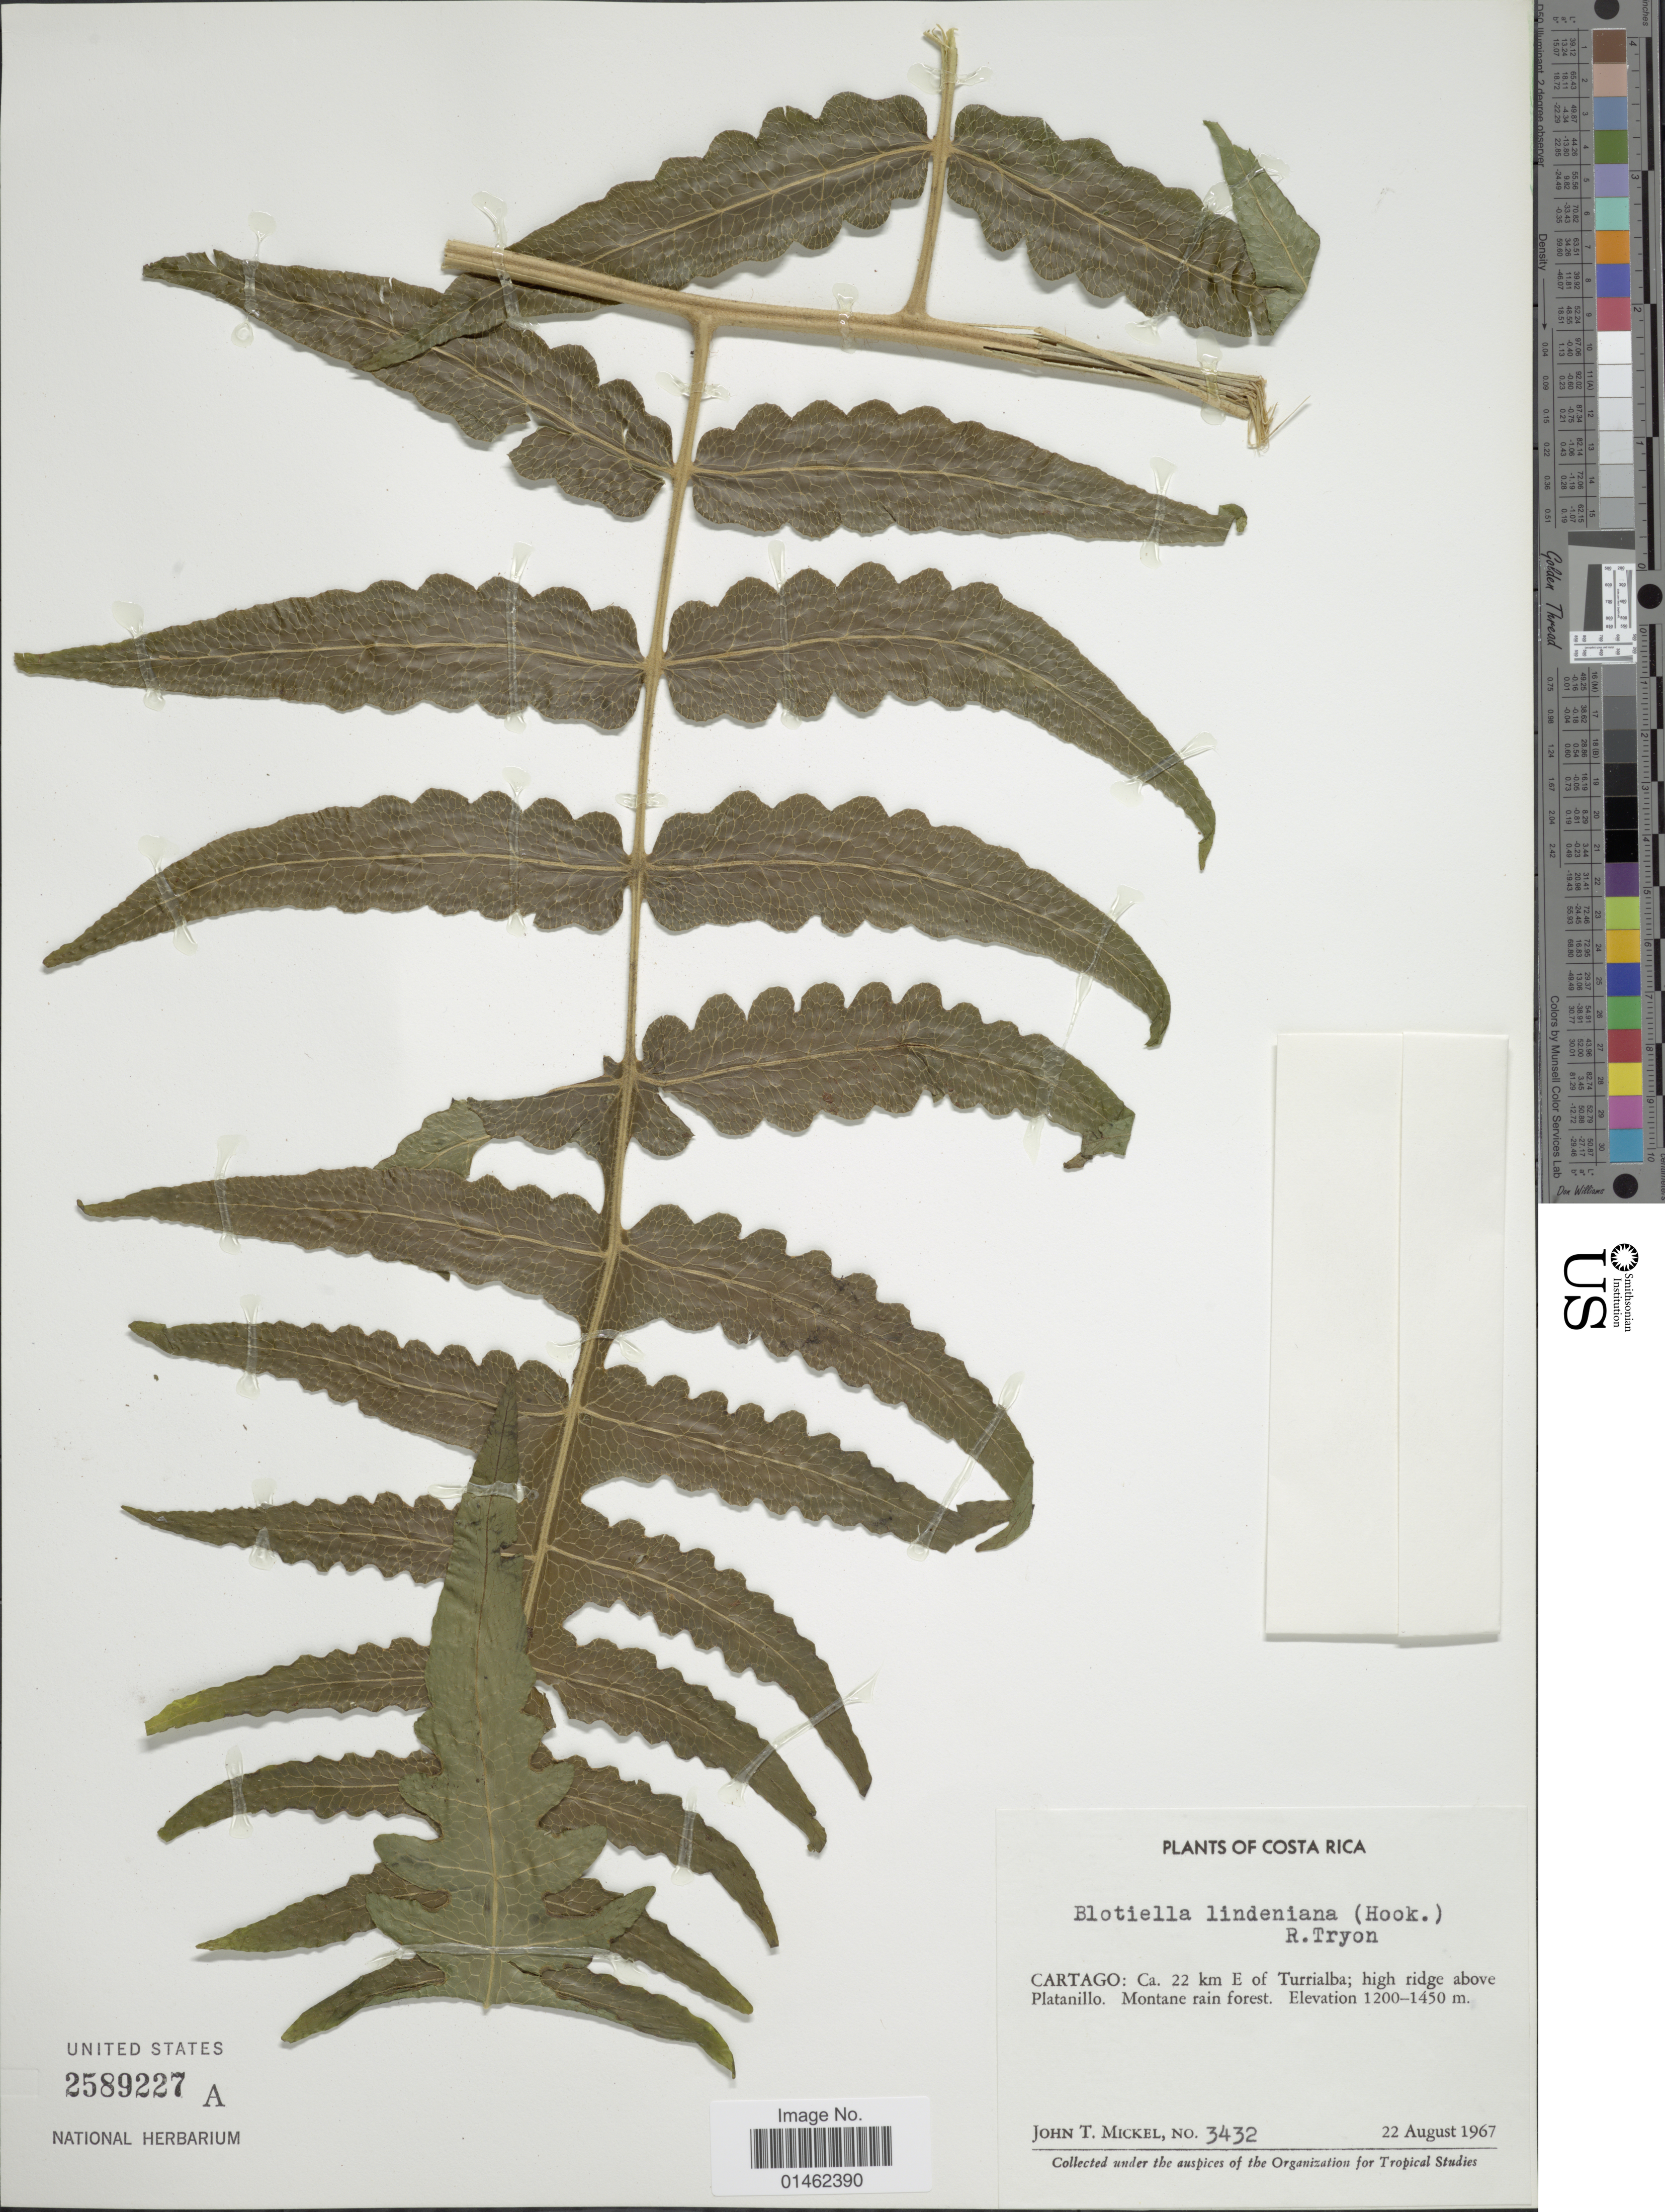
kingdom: Plantae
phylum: Tracheophyta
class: Polypodiopsida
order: Polypodiales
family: Dennstaedtiaceae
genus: Blotiella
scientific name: Blotiella lindeniana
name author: (Hook.) R.M. Tryon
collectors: J. T. Mickel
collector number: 3432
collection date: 1967-08-22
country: Costa Rica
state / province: Cartago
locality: Ca. 22 km E of Turrialba; high ridge above Platanillo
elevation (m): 1200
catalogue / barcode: US 2589227A